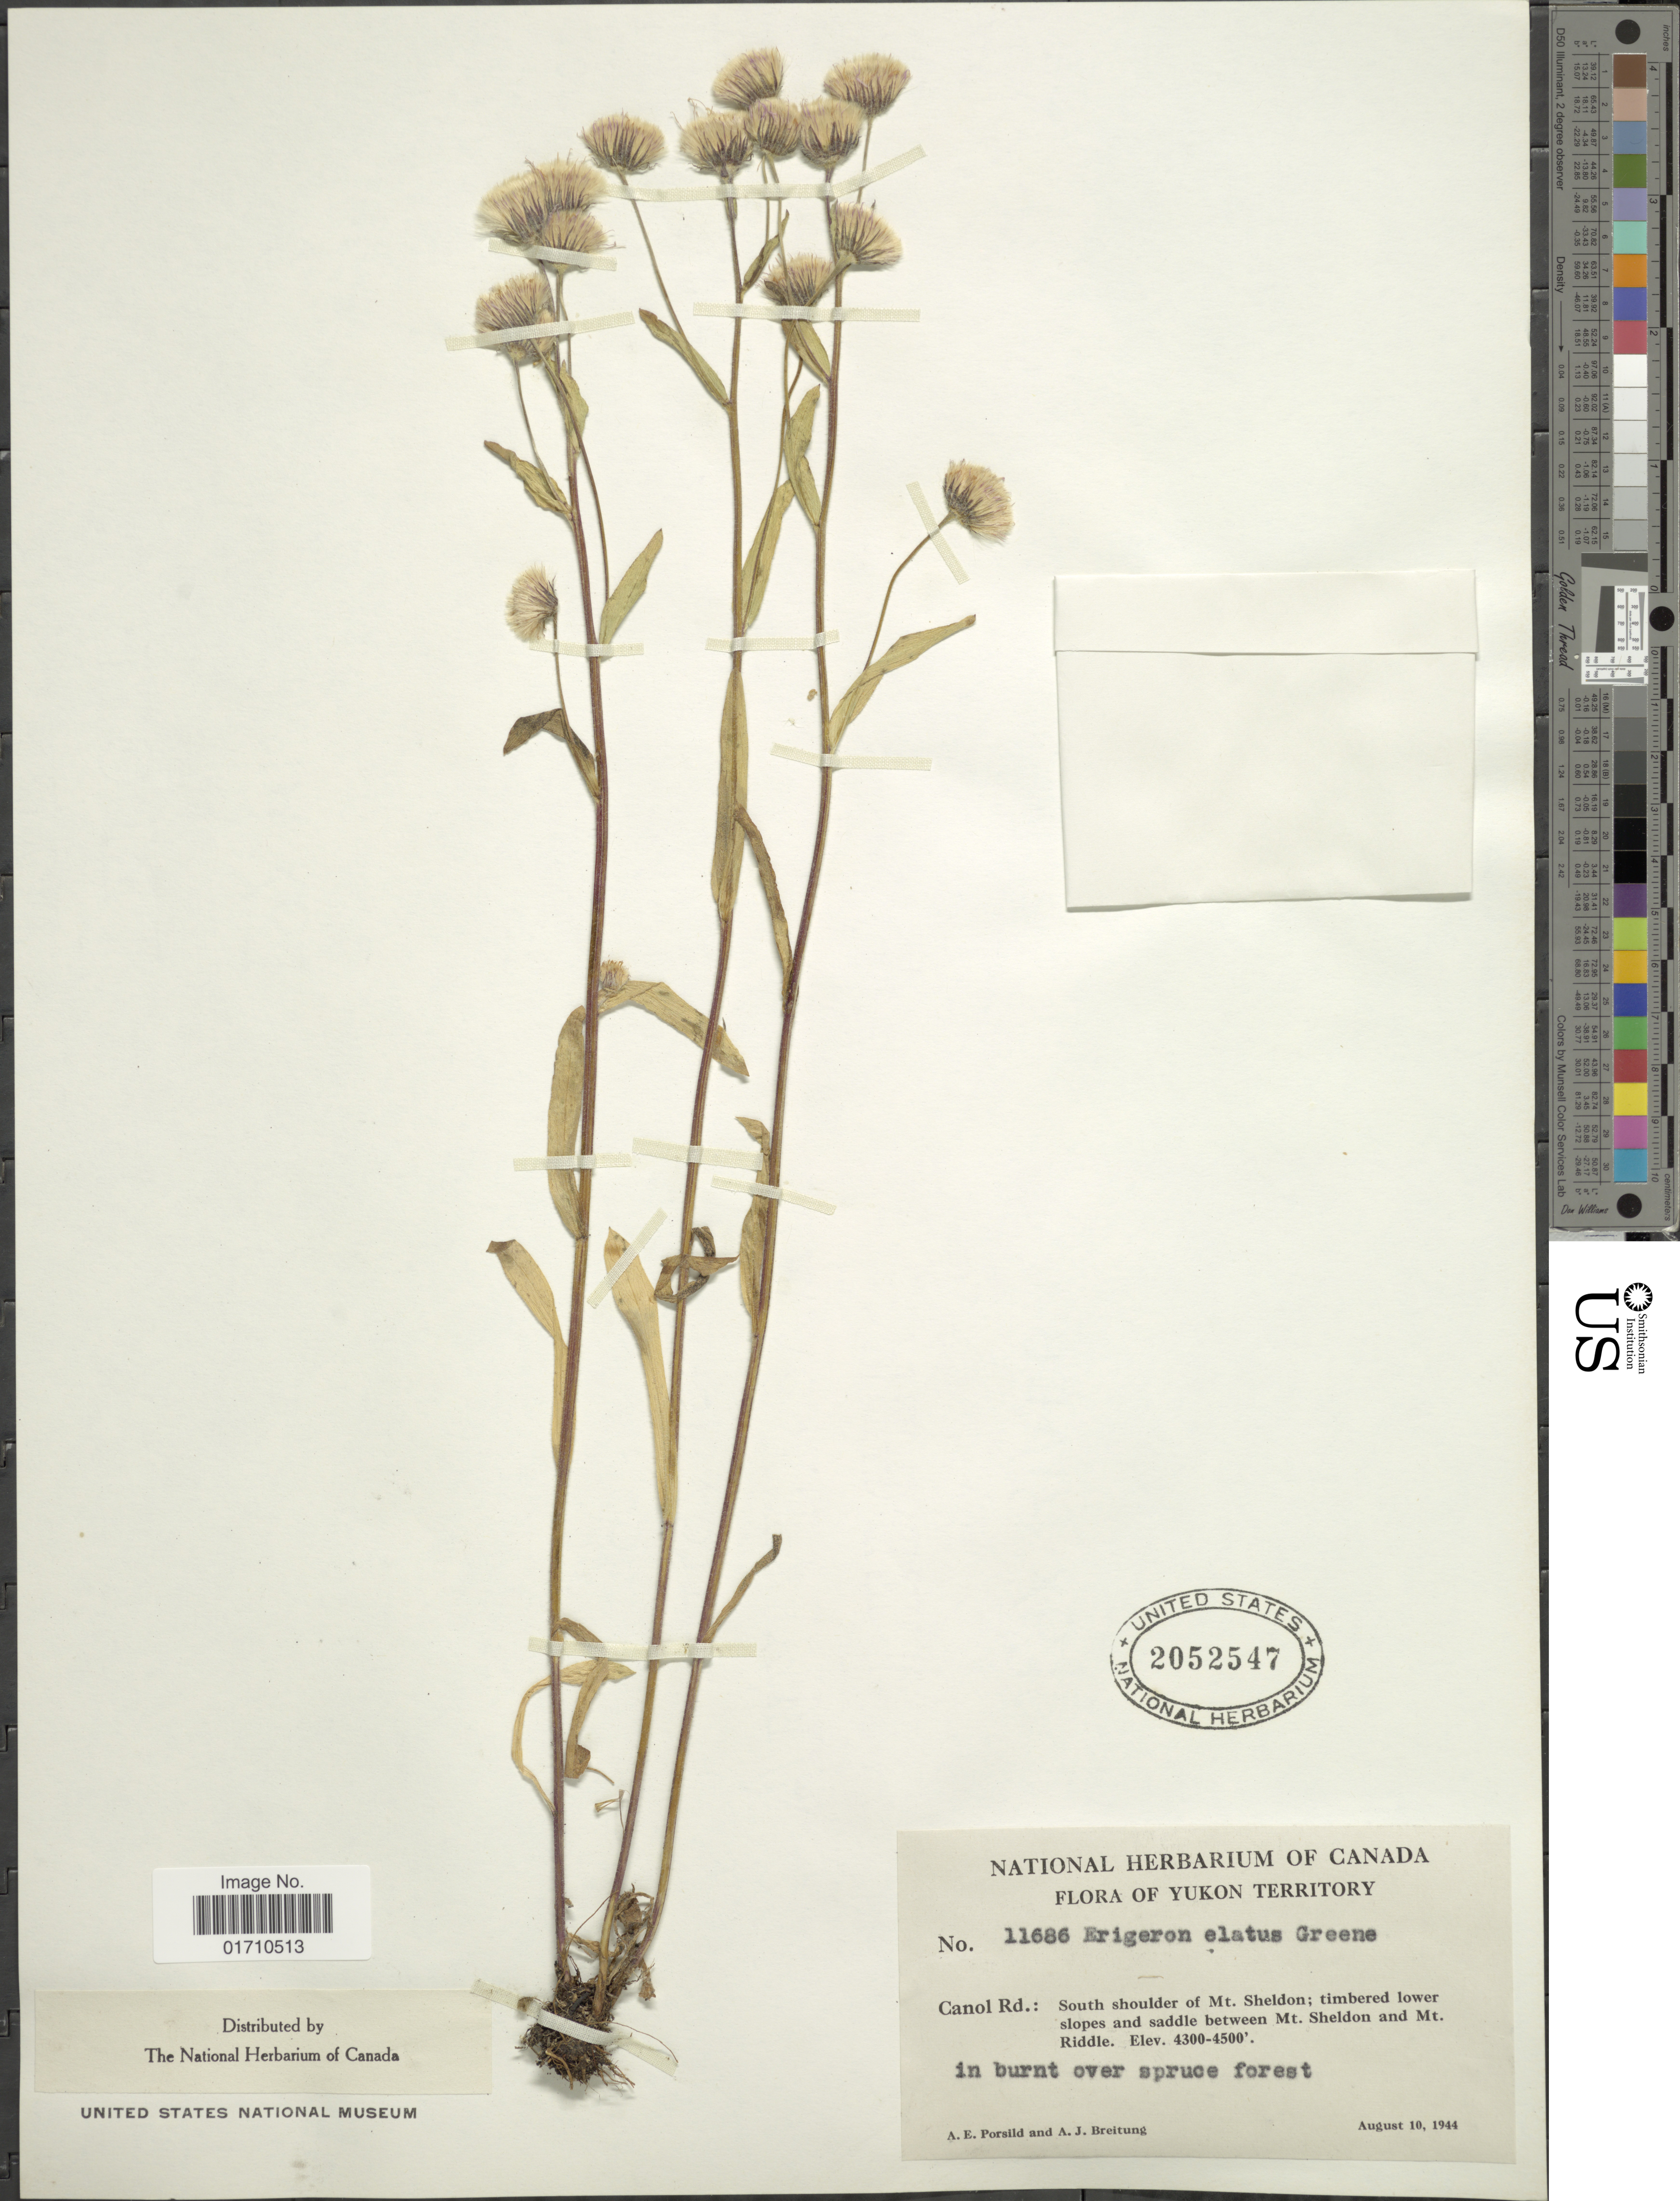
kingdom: Plantae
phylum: Tracheophyta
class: Magnoliopsida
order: Asterales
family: Asteraceae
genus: Erigeron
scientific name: Erigeron acris var. elatus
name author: (Hook.) Cronq.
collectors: A. E. Porsild & A. Breitung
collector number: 11686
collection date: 1944-08-10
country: Canada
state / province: Yukon Territory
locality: Canol Rd: South shoulder of Mt. Sheldon; timbered lower slopes and saddle between Mt Sheldon and Mt Riddle, in burnt over spruve forest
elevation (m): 1311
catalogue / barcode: US 2052547